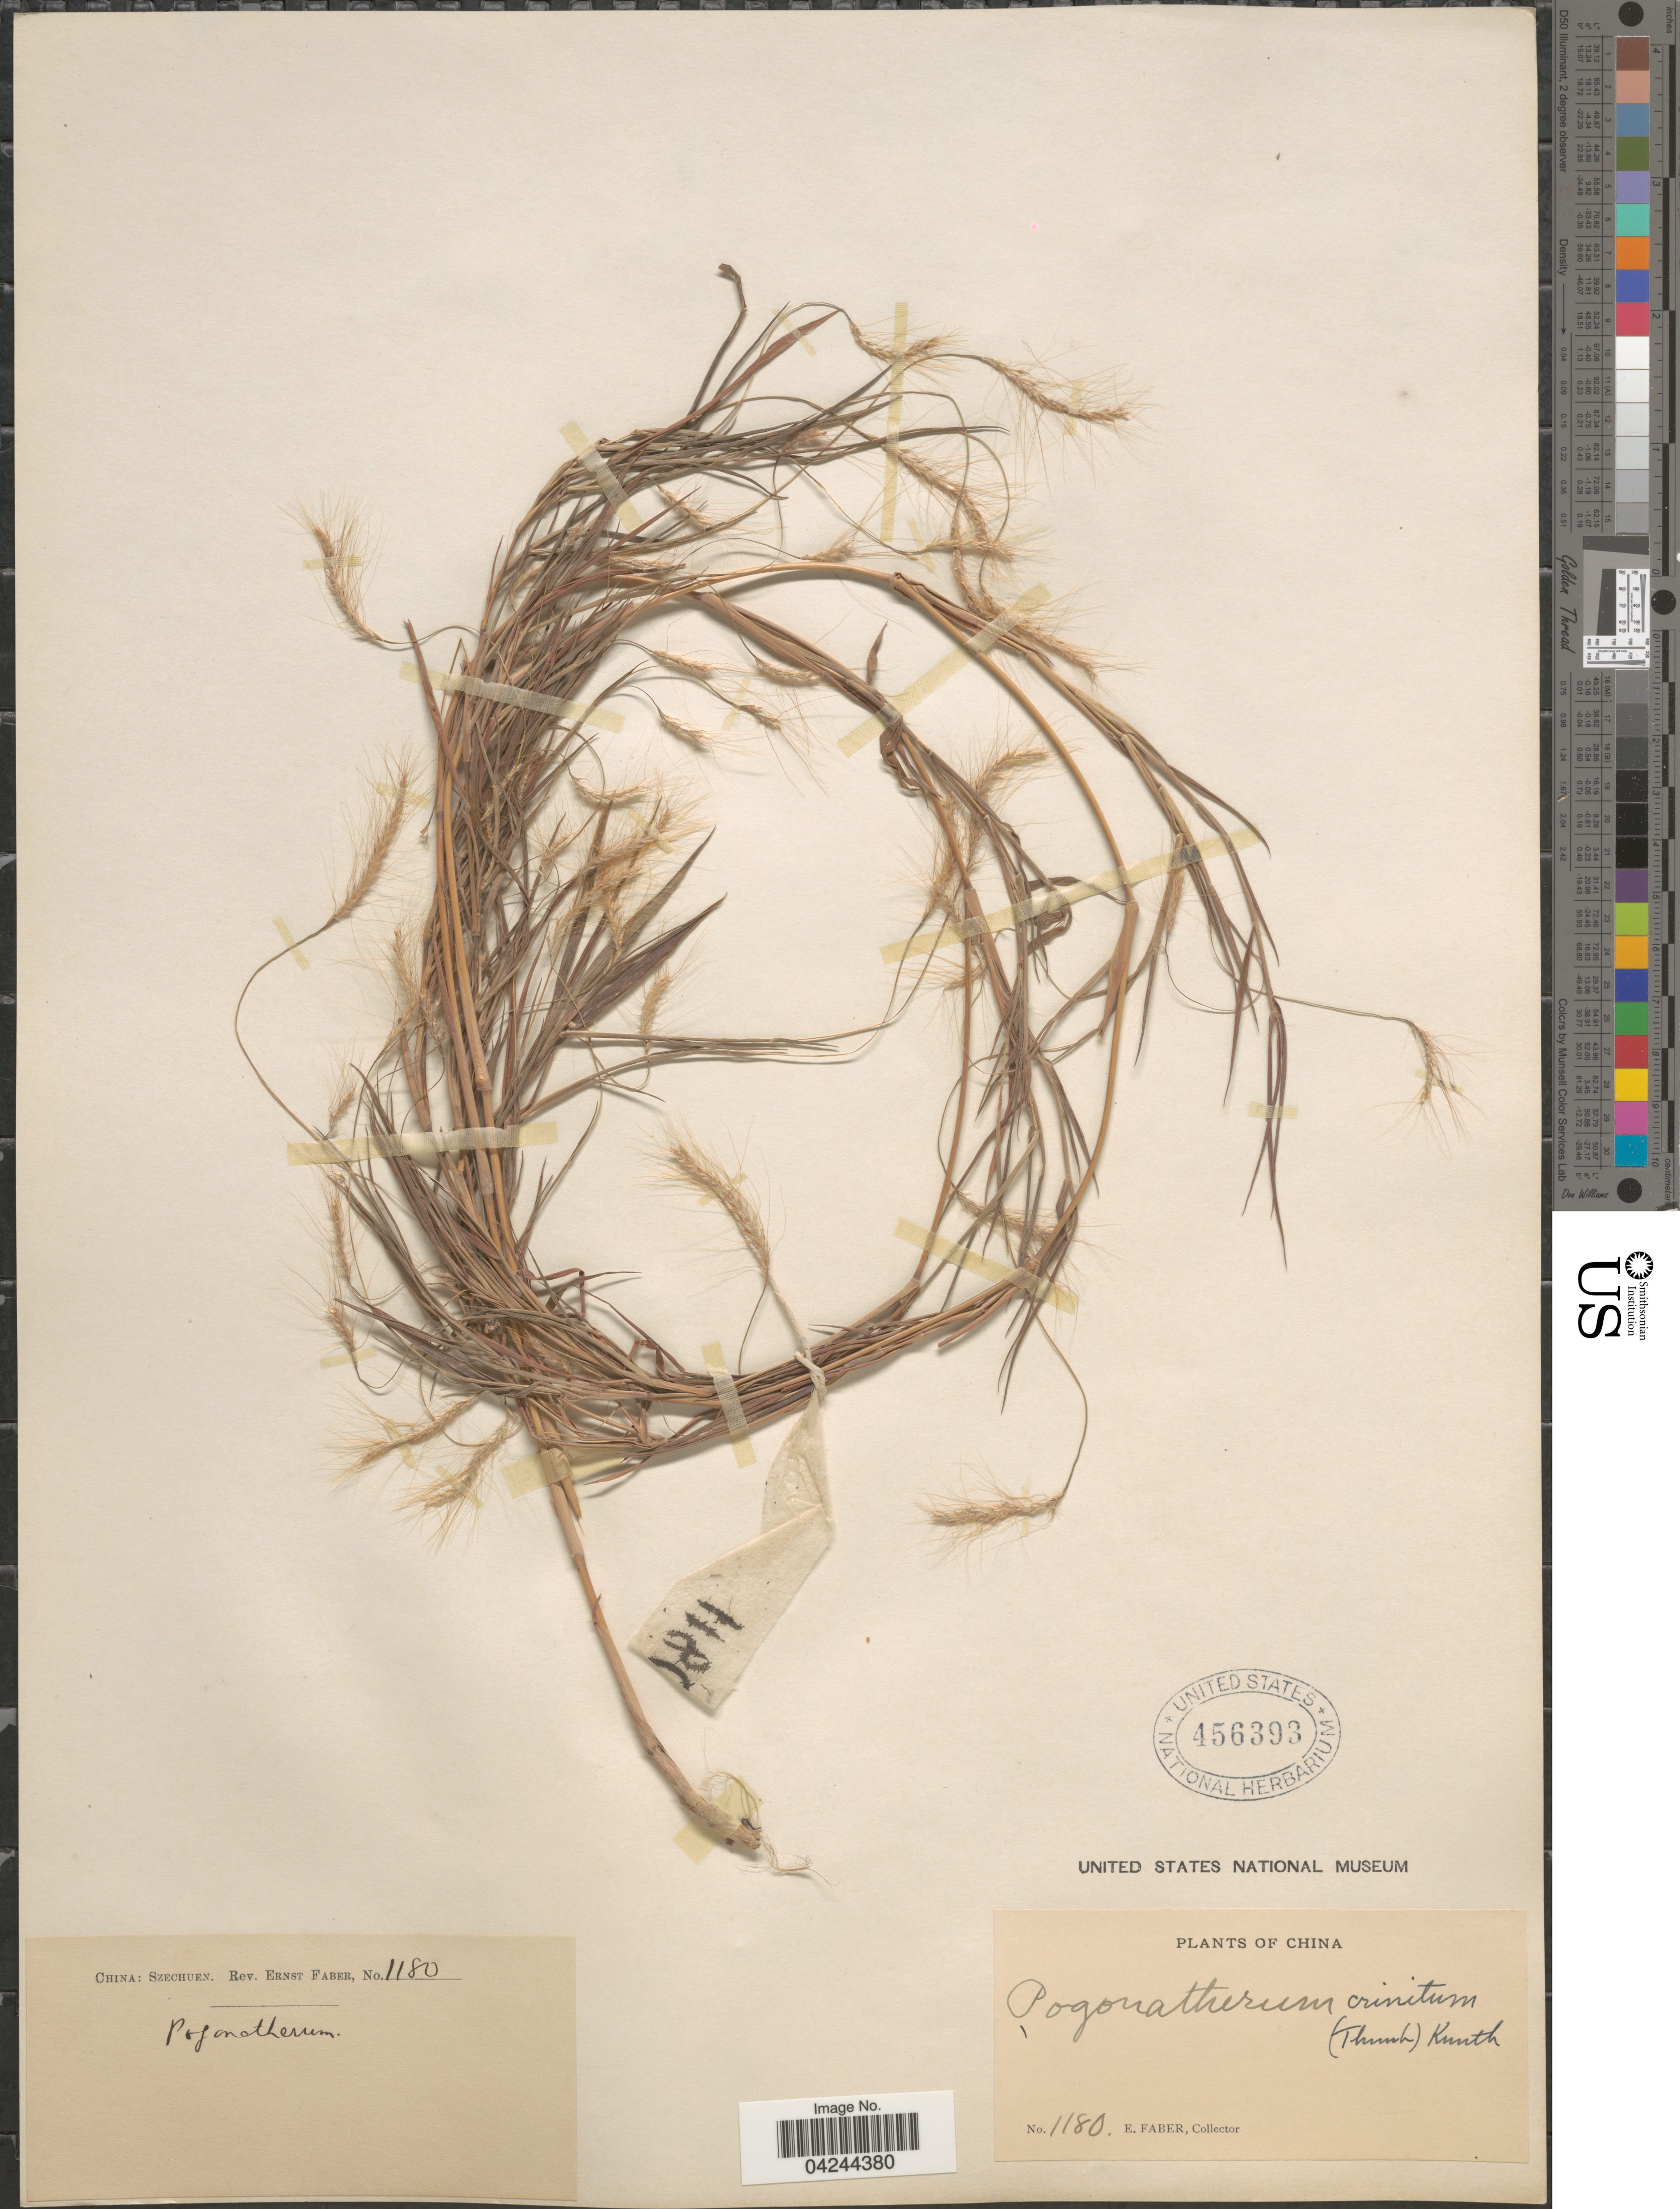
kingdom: Plantae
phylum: Tracheophyta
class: Liliopsida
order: Poales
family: Poaceae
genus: Pogonatherum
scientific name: Pogonatherum crinitum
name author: (Thunb.) Kunth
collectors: E. Faber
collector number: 1180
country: China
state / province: Sichuan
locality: Szechuen.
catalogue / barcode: US 456393